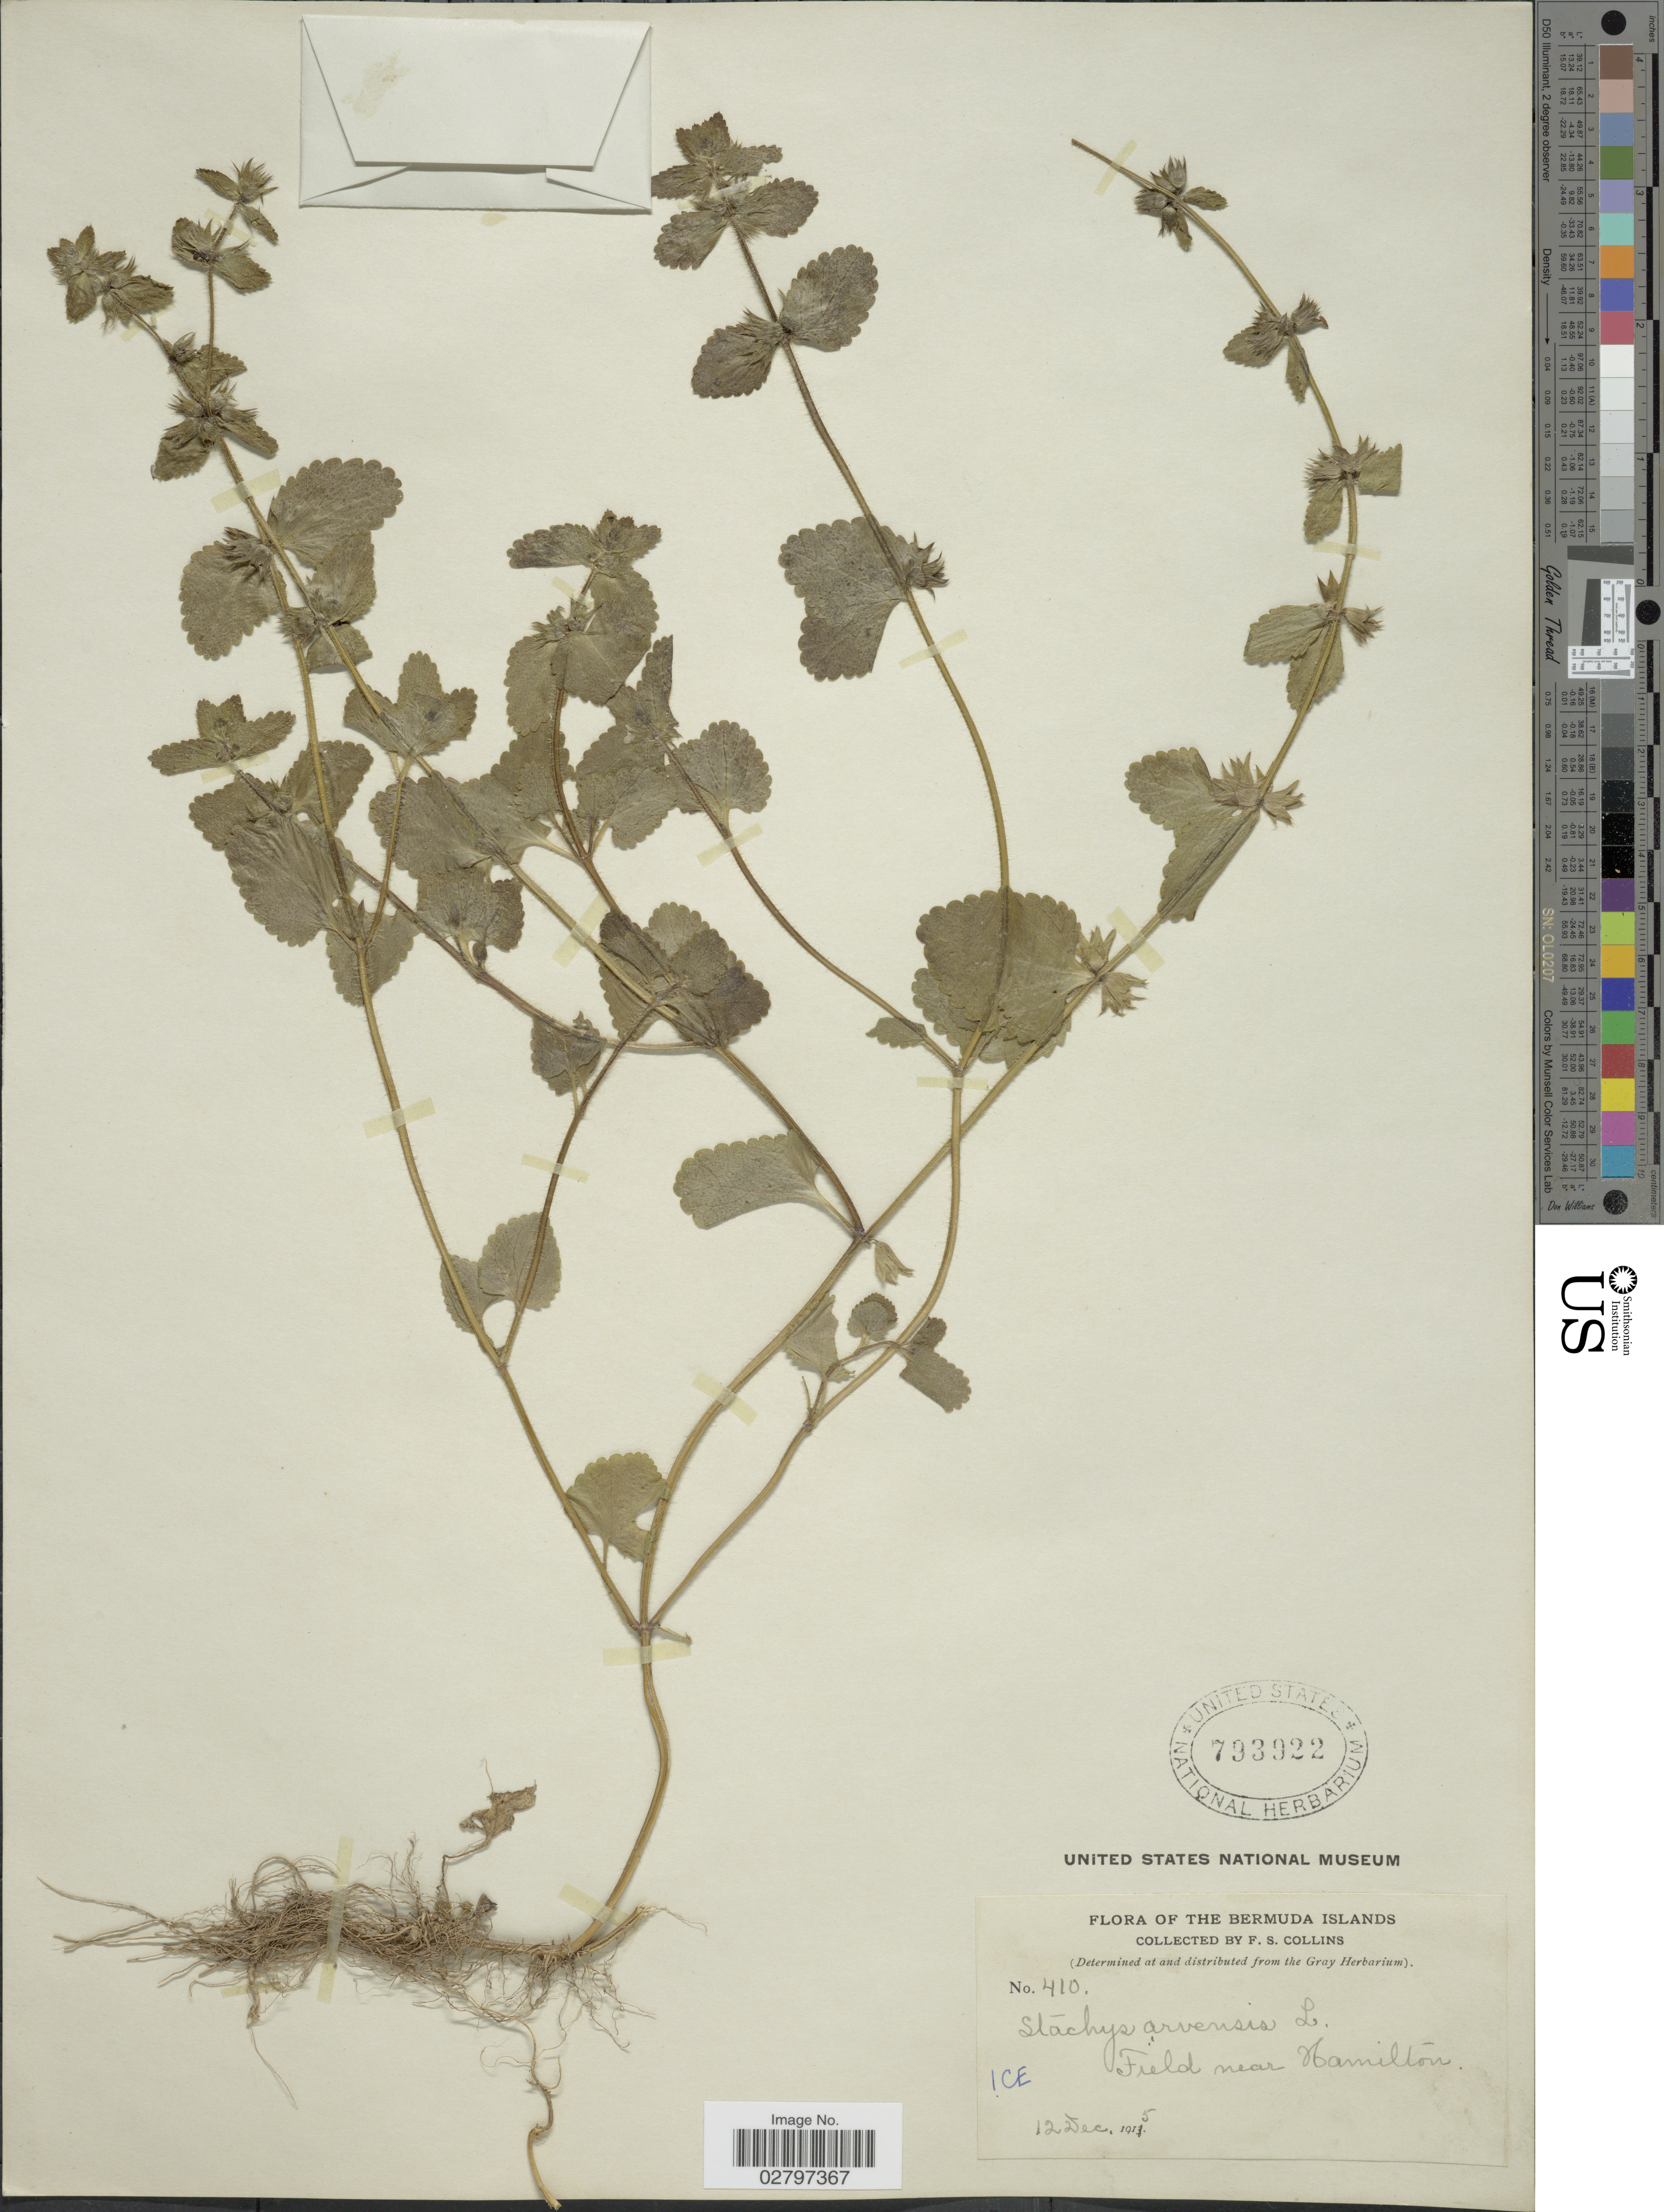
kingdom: Plantae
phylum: Tracheophyta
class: Magnoliopsida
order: Lamiales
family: Lamiaceae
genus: Stachys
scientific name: Stachys arvensis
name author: (L.) L.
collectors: F. Collins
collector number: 410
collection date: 1915-12-12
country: Bermuda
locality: Bernuda Islands. Field near Hamilton.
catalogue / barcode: US 793922